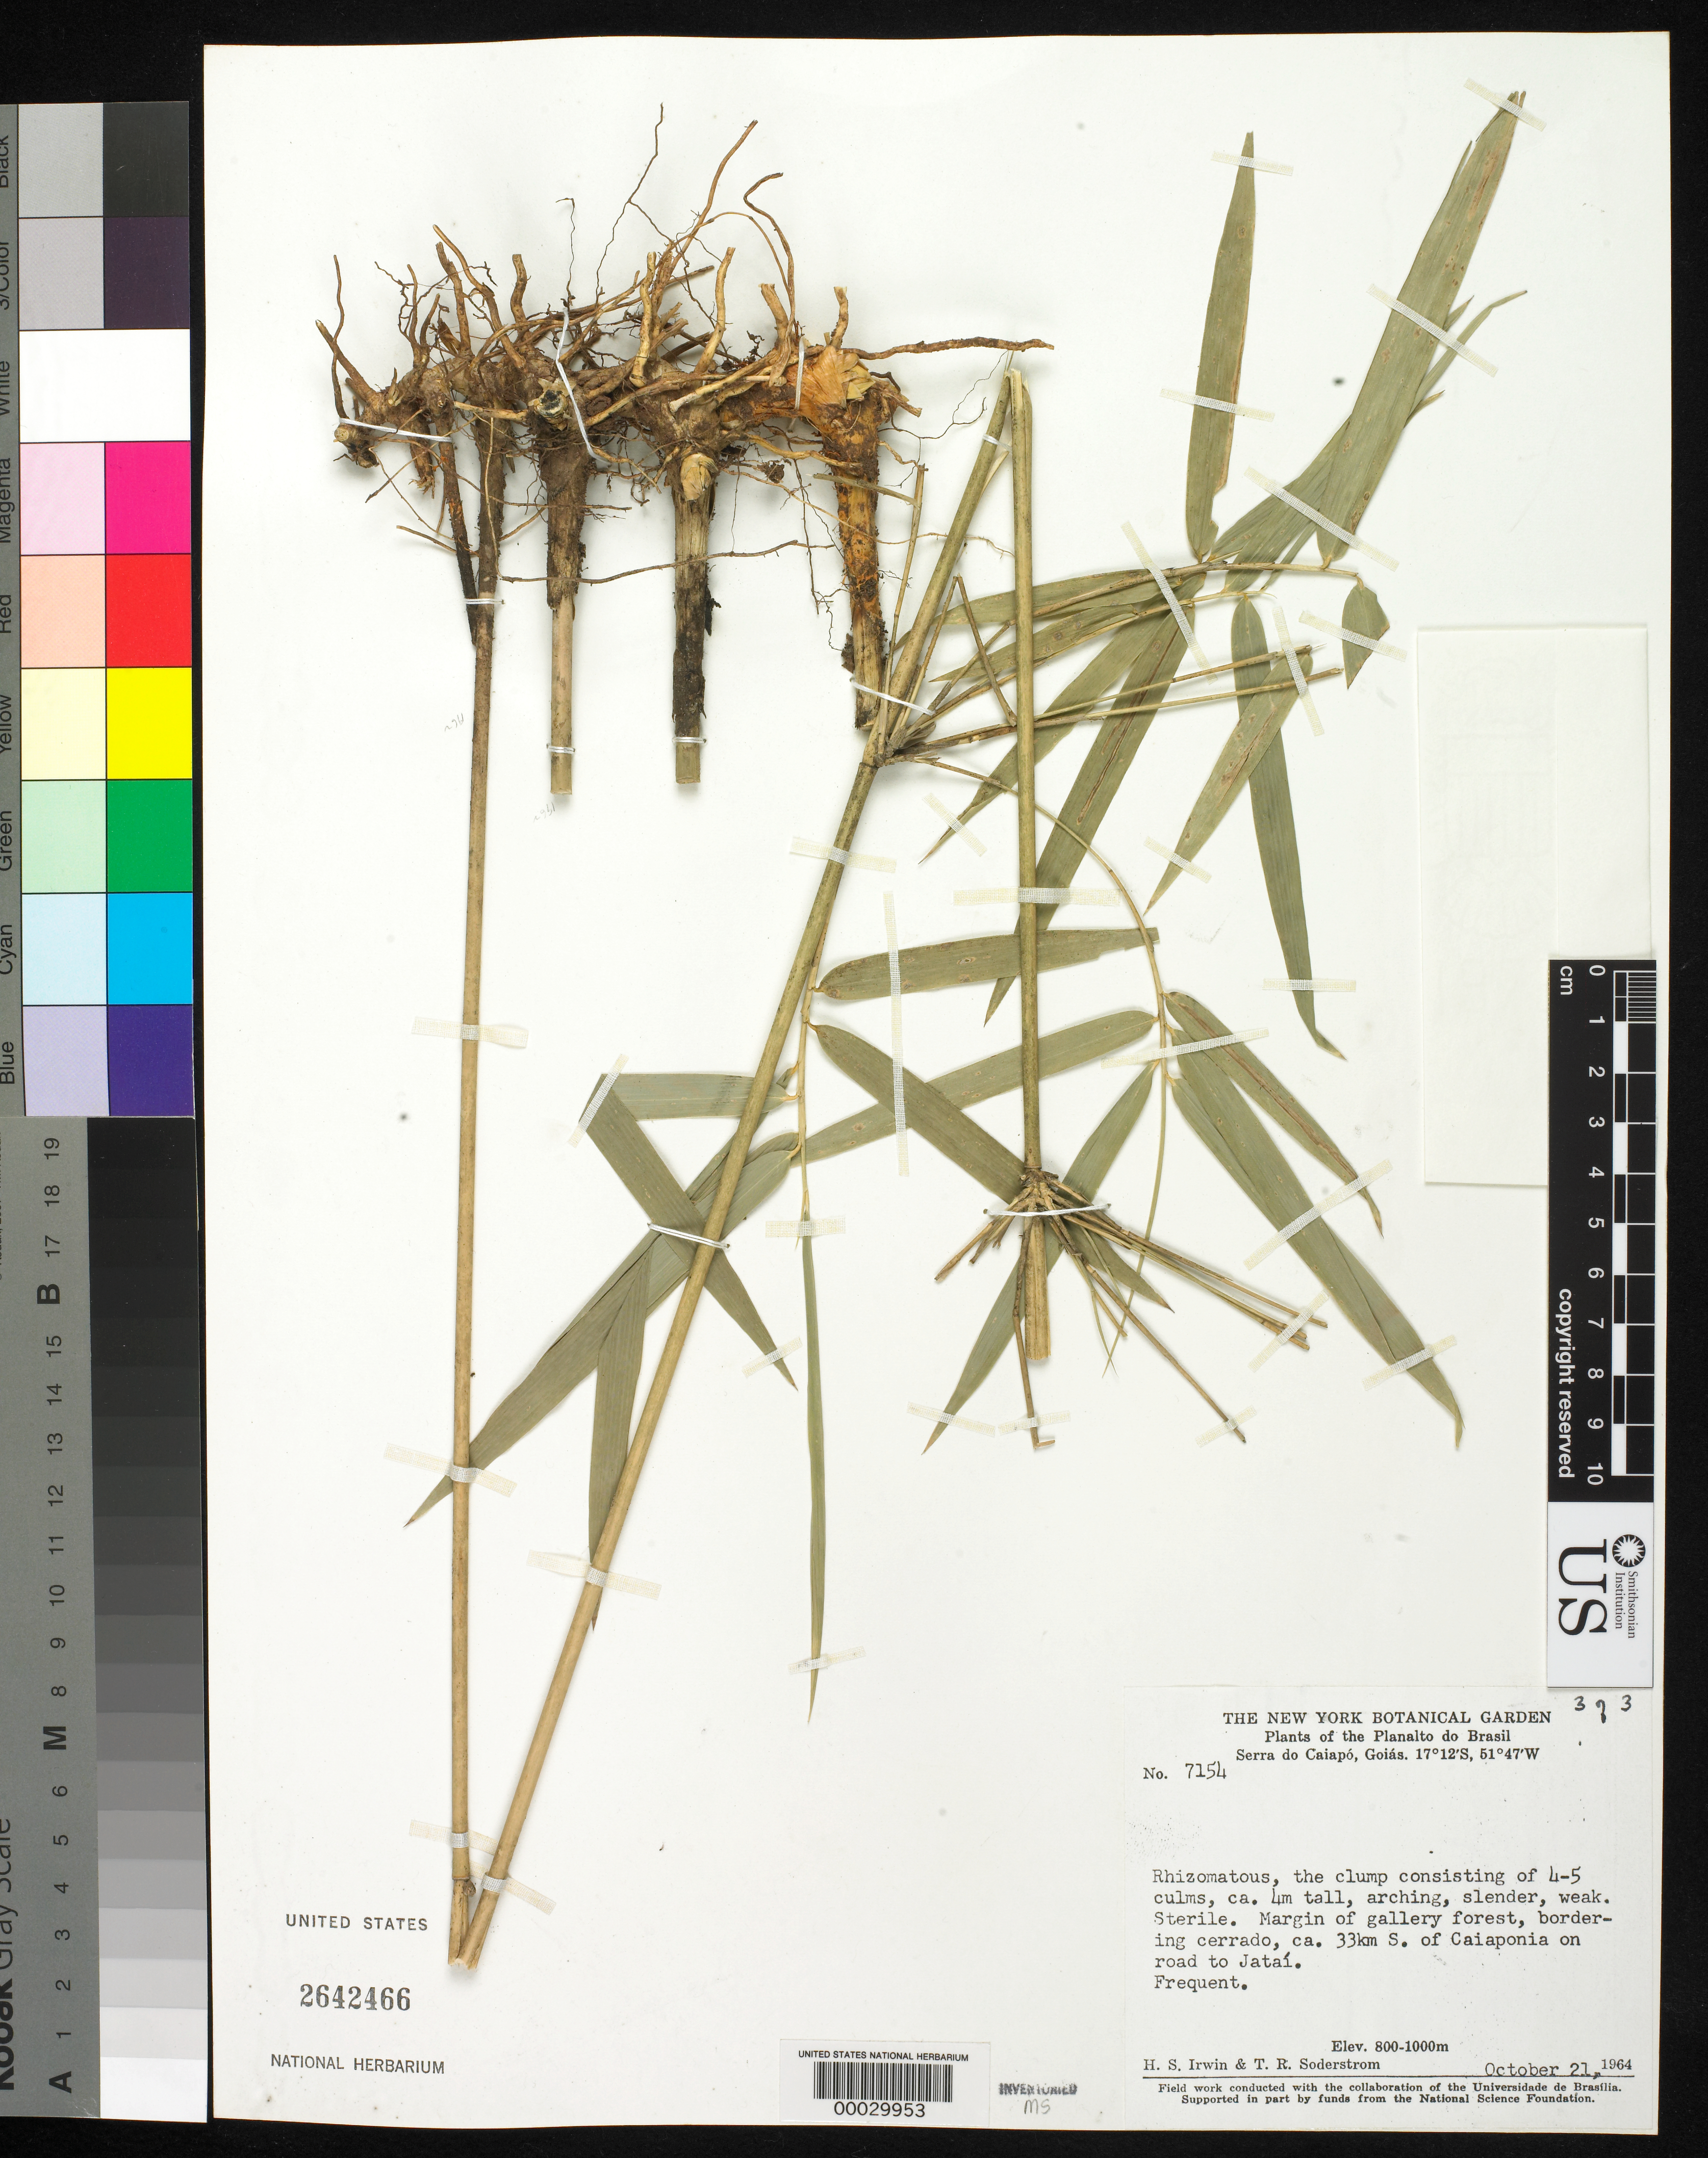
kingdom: Plantae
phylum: Tracheophyta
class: Liliopsida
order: Poales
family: Poaceae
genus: Actinocladum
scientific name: Actinocladum verticillatum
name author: (Nees) McClure ex Soderstr.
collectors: H. Irwin & T. R. Soderstrom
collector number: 7154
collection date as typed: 21 Oct 1964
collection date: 1964-10-21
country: Brazil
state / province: Goiás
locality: Serra do caiapo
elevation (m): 800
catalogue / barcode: US 2642466